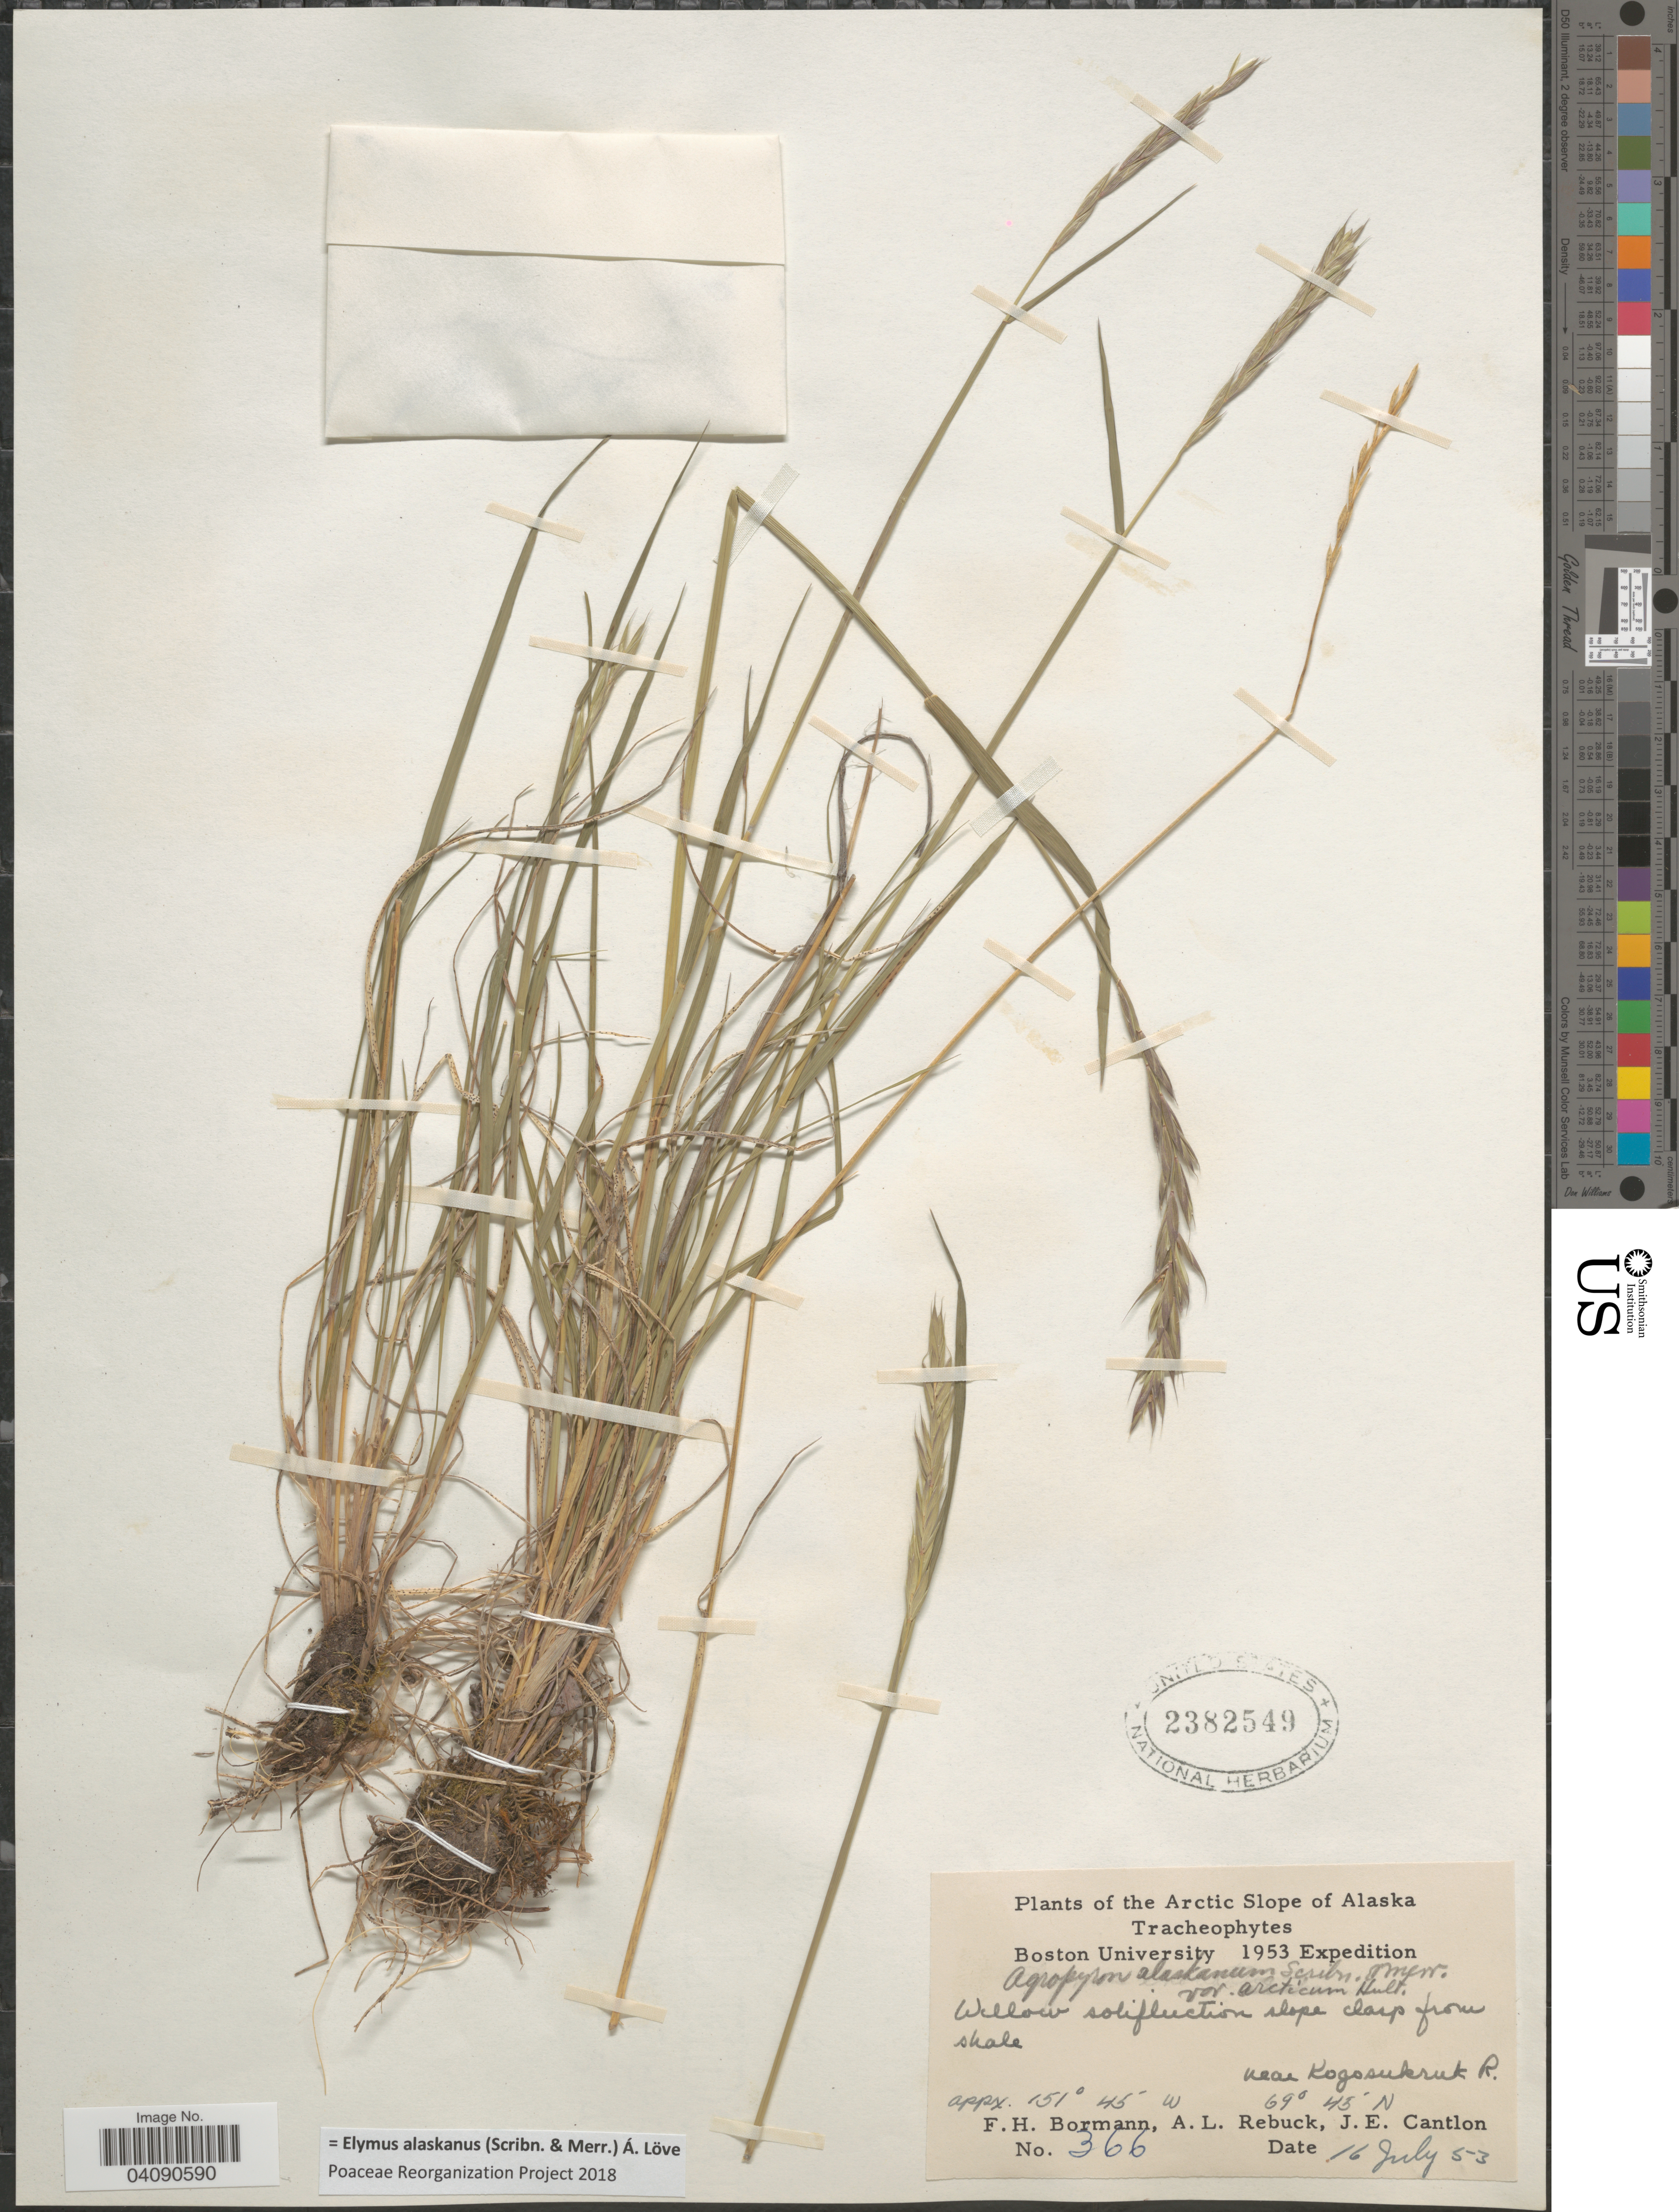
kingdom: Plantae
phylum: Tracheophyta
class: Liliopsida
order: Poales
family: Poaceae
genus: Elymus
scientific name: Elymus alaskanus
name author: (Scribn. & Merr.) Á. Löve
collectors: F. Bormann, A. Rebuck & J. Cantlon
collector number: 366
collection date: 1953-07-16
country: United States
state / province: Alaska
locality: The Arctic Slope of Alaska. Boston University 1953 Expedition. Near Kogosukrut R.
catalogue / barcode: US 2382549